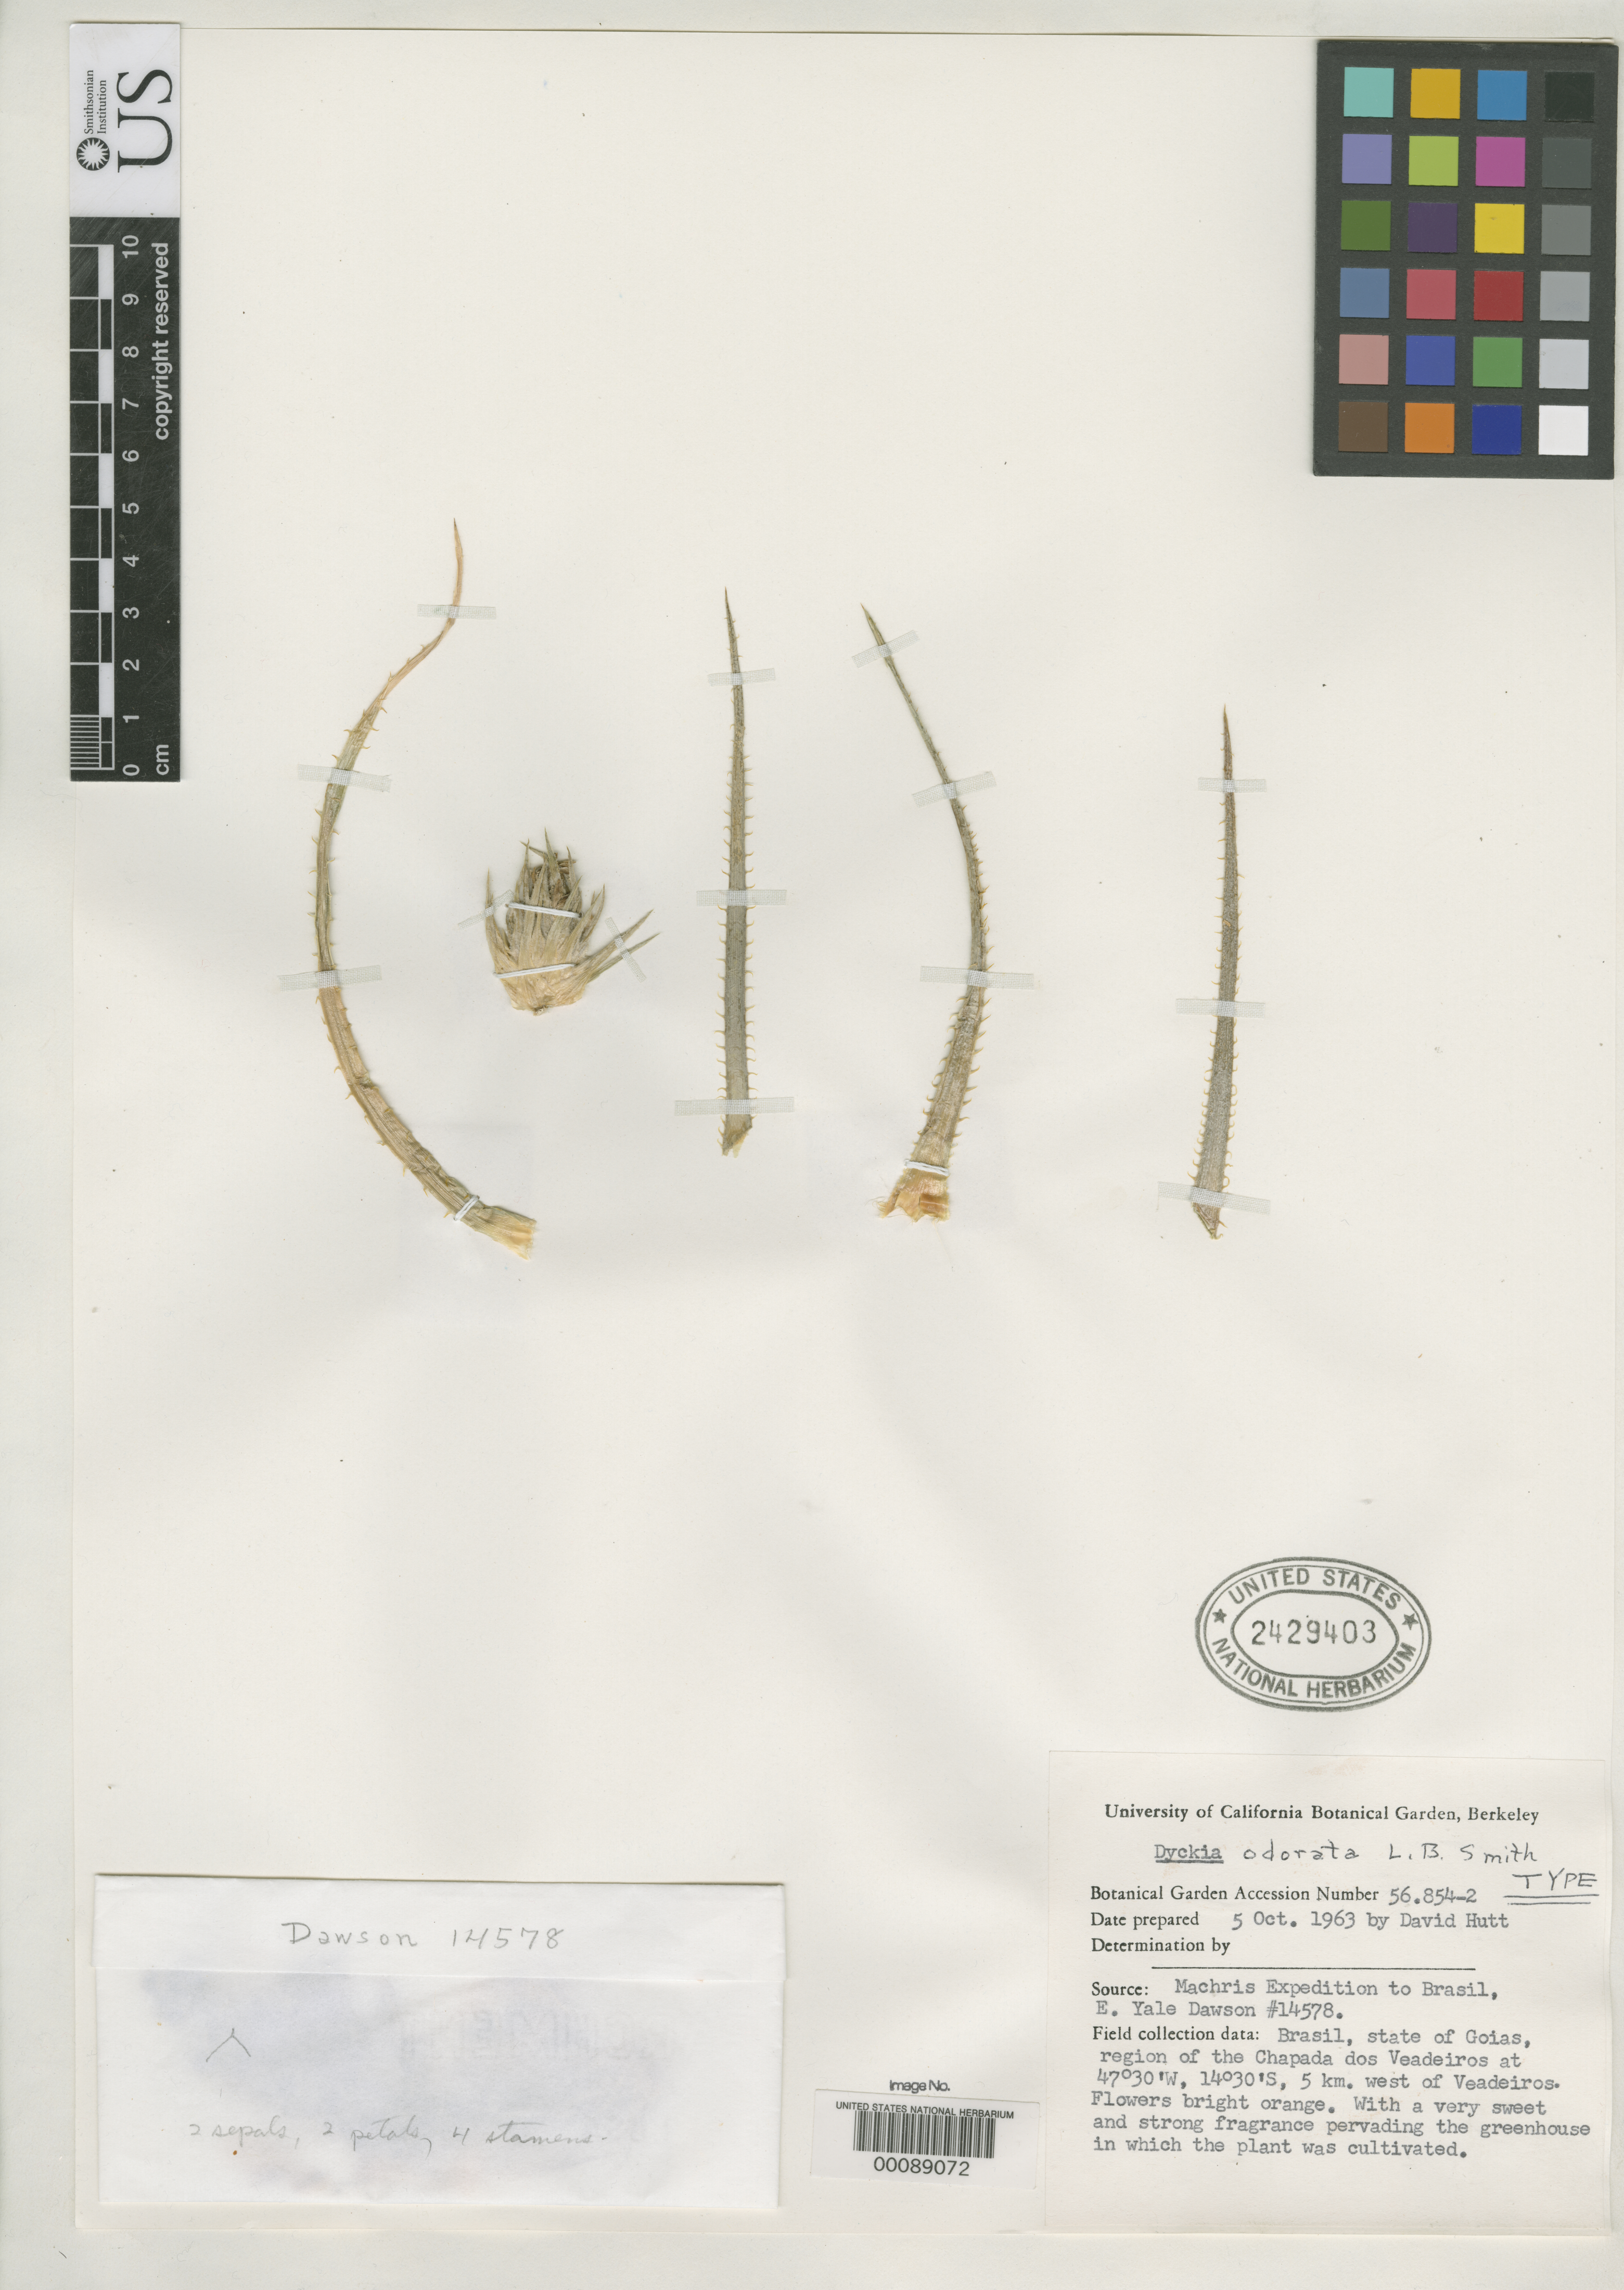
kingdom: Plantae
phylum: Tracheophyta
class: Liliopsida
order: Poales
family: Bromeliaceae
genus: Dyckia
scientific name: Dyckia odorata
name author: L.B. Sm.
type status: Holotype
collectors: E. Y. Dawson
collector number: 14578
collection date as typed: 05 Oct 1963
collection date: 1963-10-05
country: Brazil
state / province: Goiás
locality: Chapada dos Veadeiros.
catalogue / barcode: US 2429403